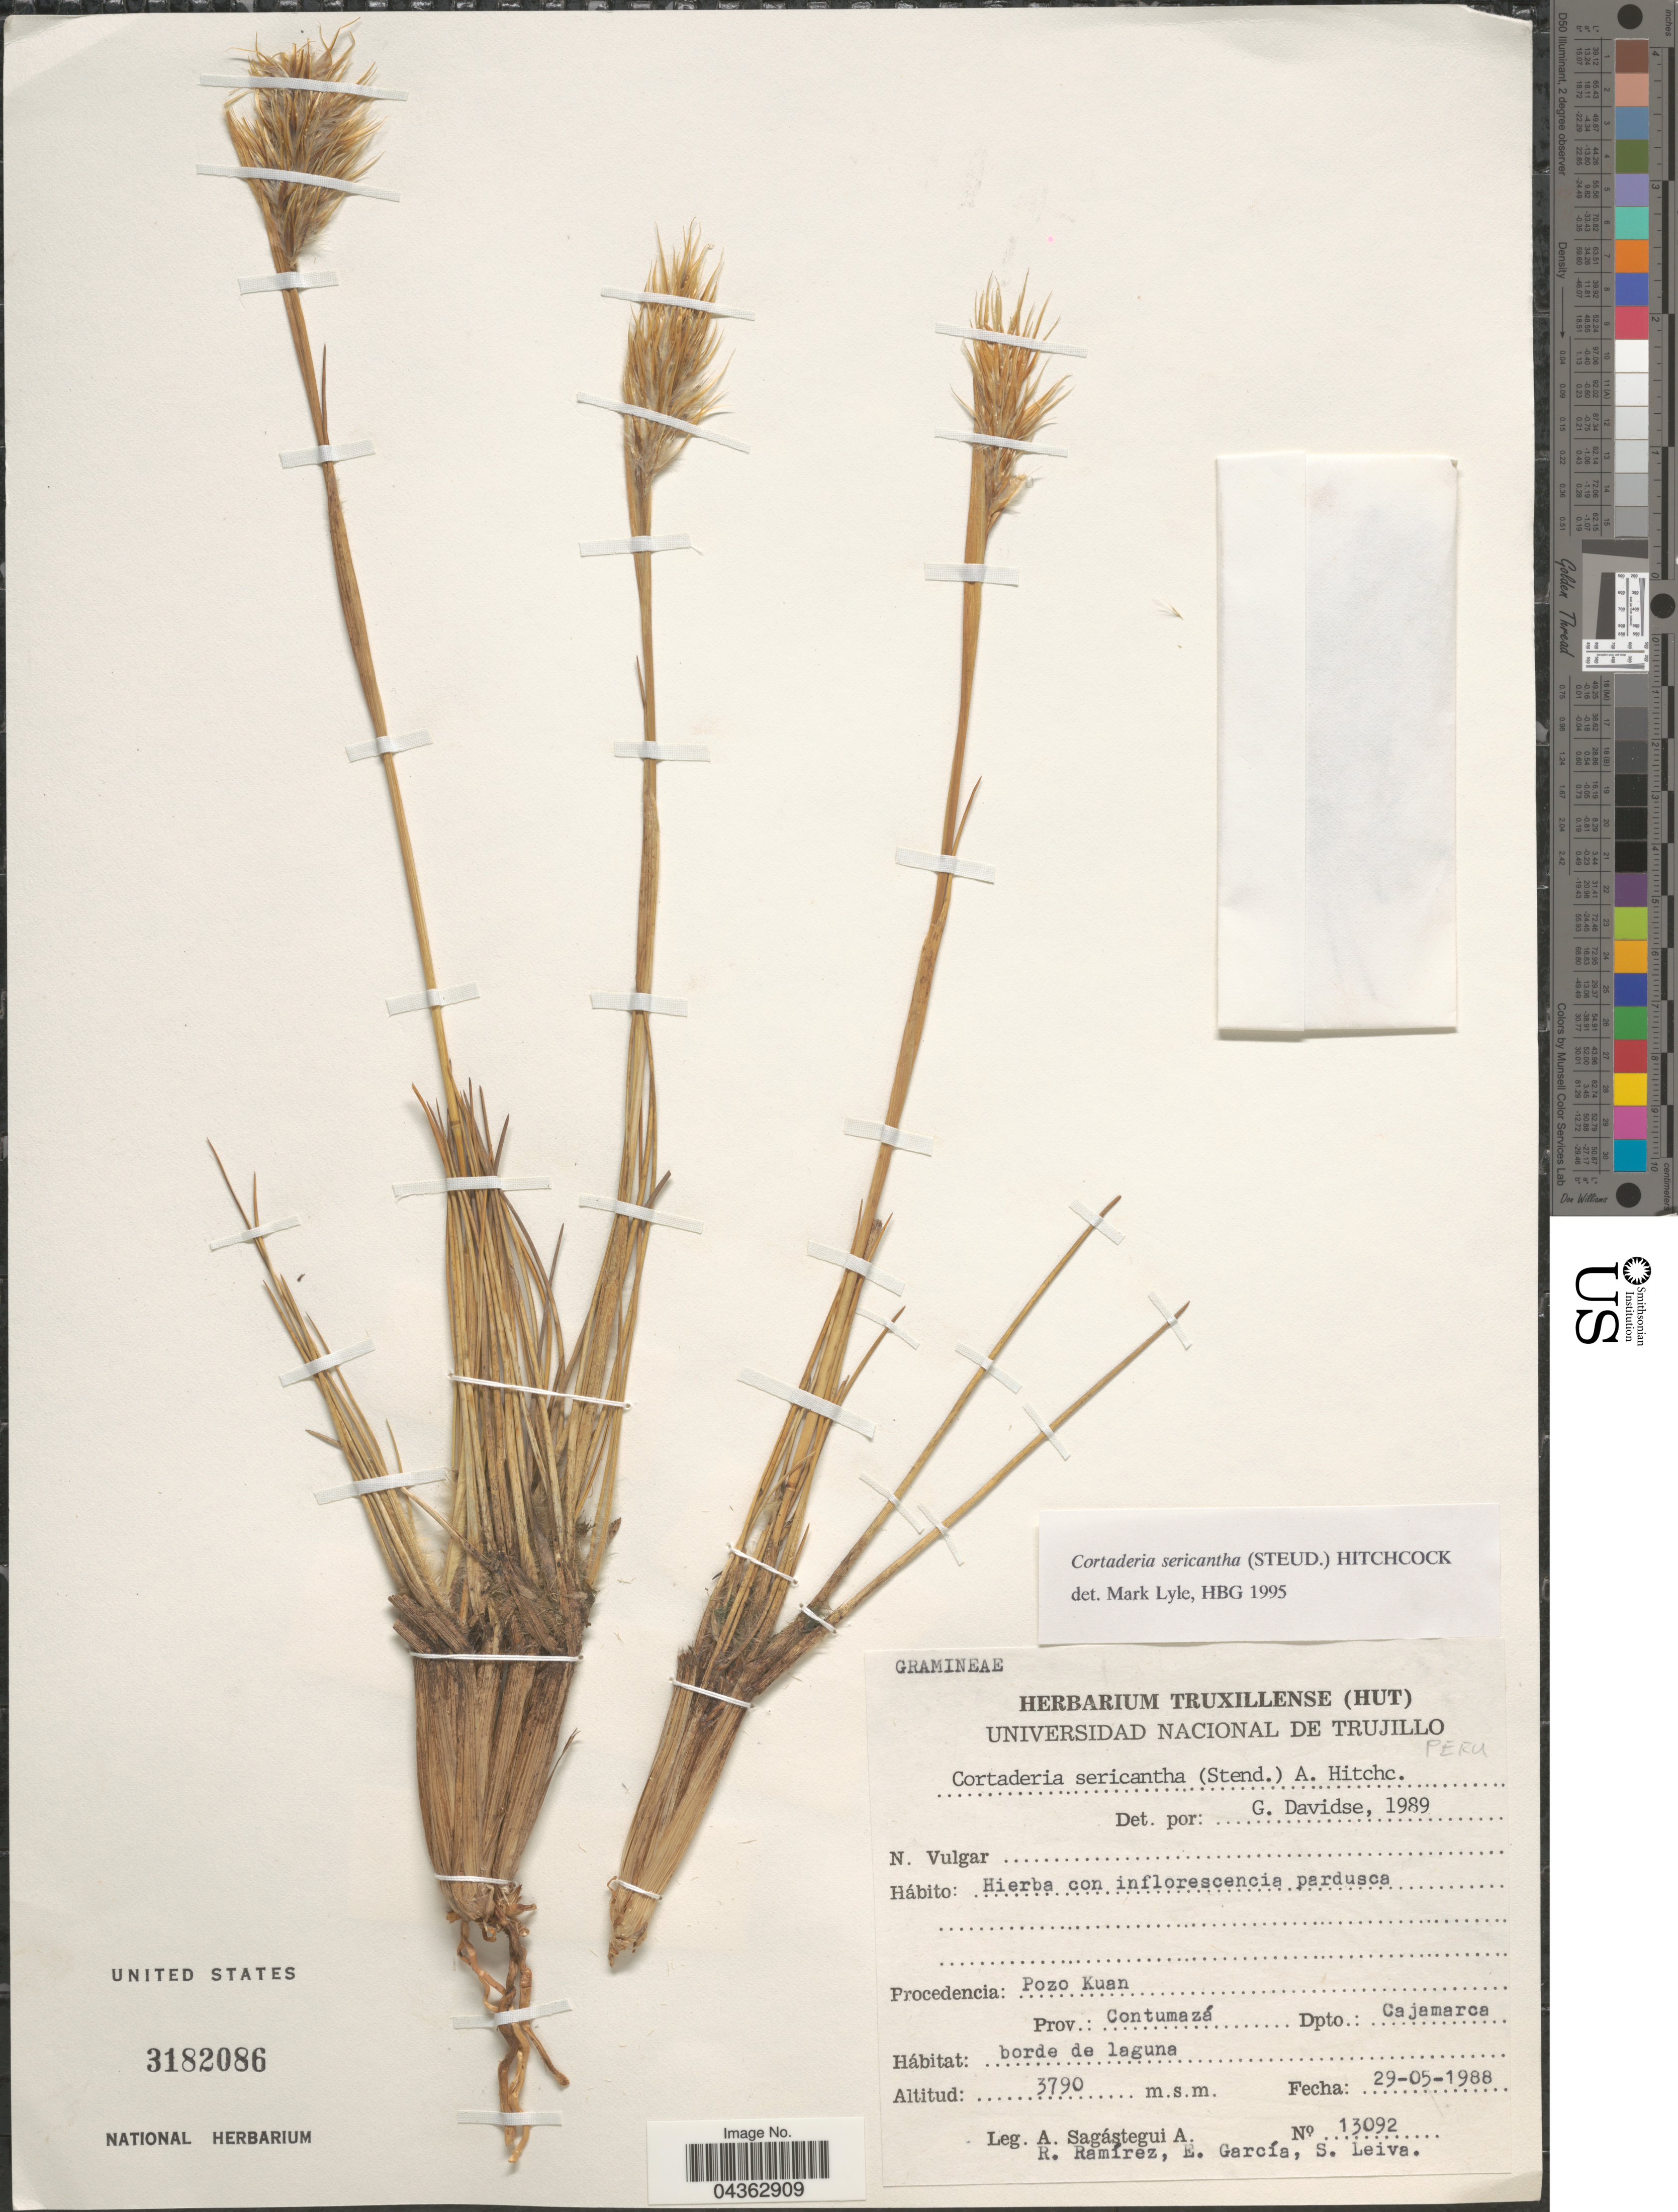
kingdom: Plantae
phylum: Tracheophyta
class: Liliopsida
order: Poales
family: Poaceae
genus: Cortaderia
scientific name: Cortaderia sericantha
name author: (Steud.) Hitchc.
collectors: A. Sagástegui A., R. Ramirez, E. García & S. Leiva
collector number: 13092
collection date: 1988-05-29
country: Peru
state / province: Cajamarca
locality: Pozo Kuan. Prov.: Contumazá. Dpto.: Cajamarca.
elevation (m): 3790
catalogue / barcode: US 3182086